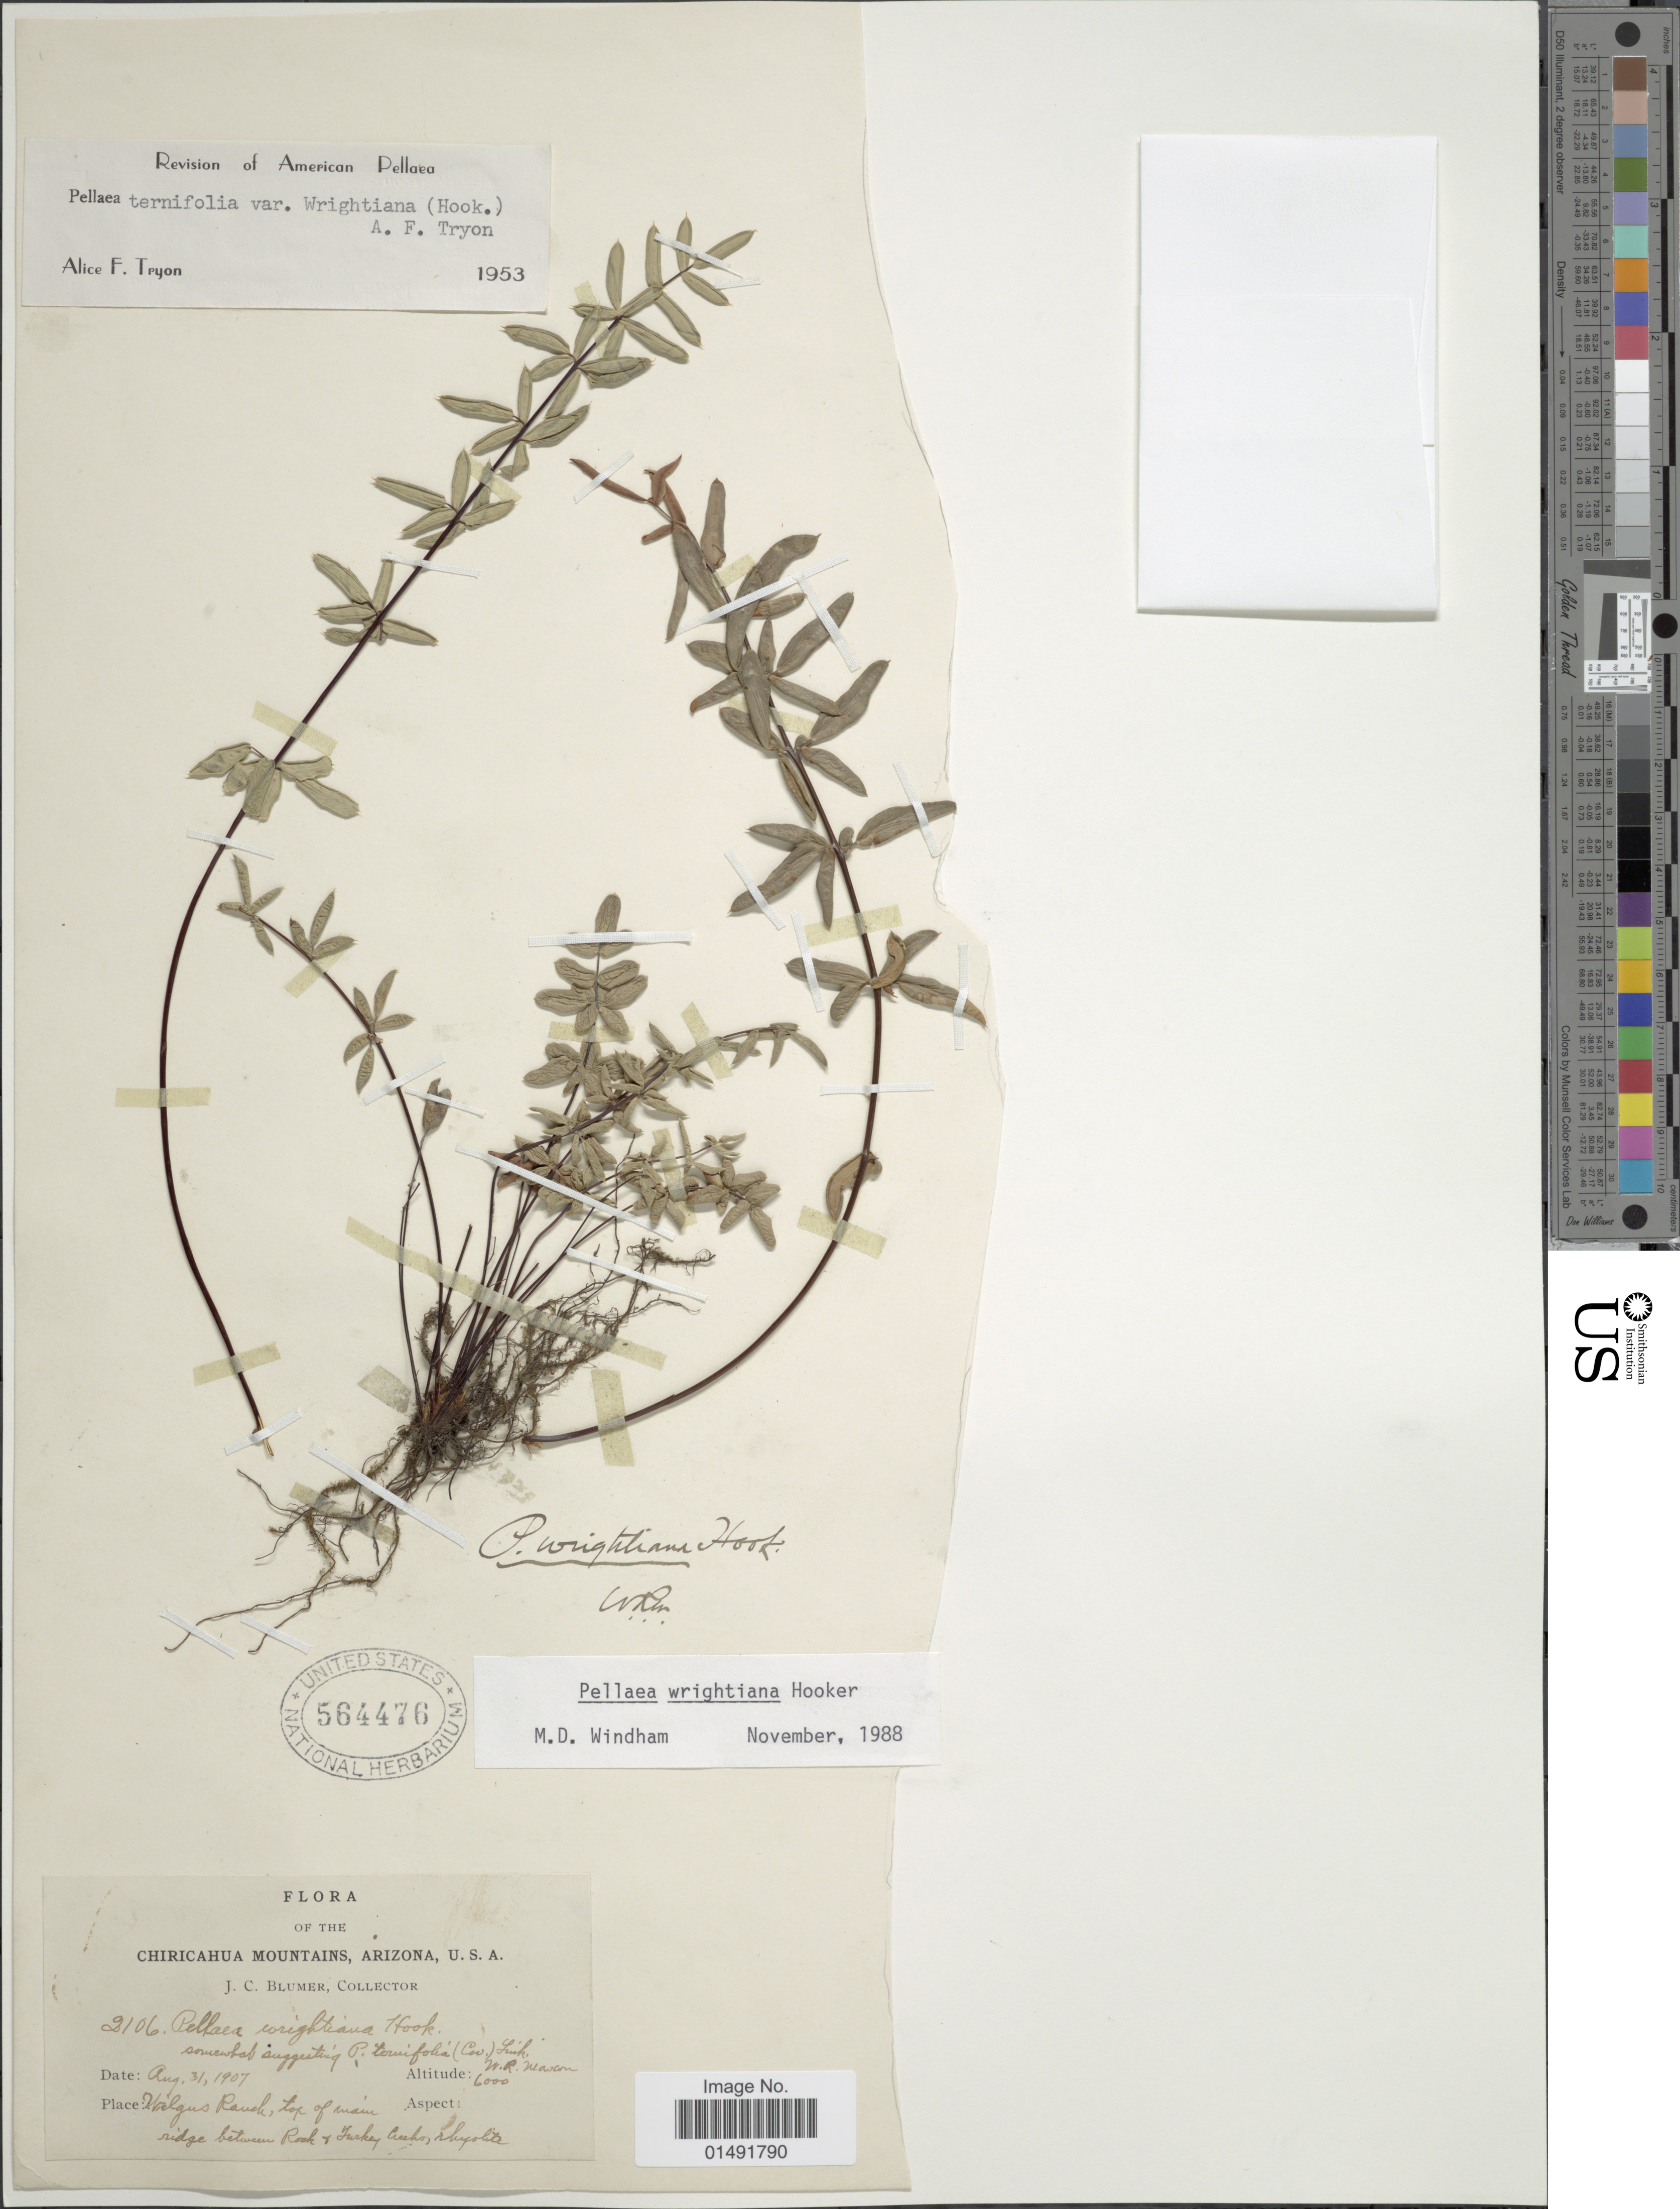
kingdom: Plantae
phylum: Tracheophyta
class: Polypodiopsida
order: Polypodiales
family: Pteridaceae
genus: Pellaea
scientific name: Pellaea wrightiana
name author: Hook.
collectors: J. C. Blumer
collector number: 2106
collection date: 1907-08-31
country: United States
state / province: Arizona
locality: Chiricahua Mountains, Kalgus Ranch, top of main ridge between Rock and Turkey Creeks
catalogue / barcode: US 564476